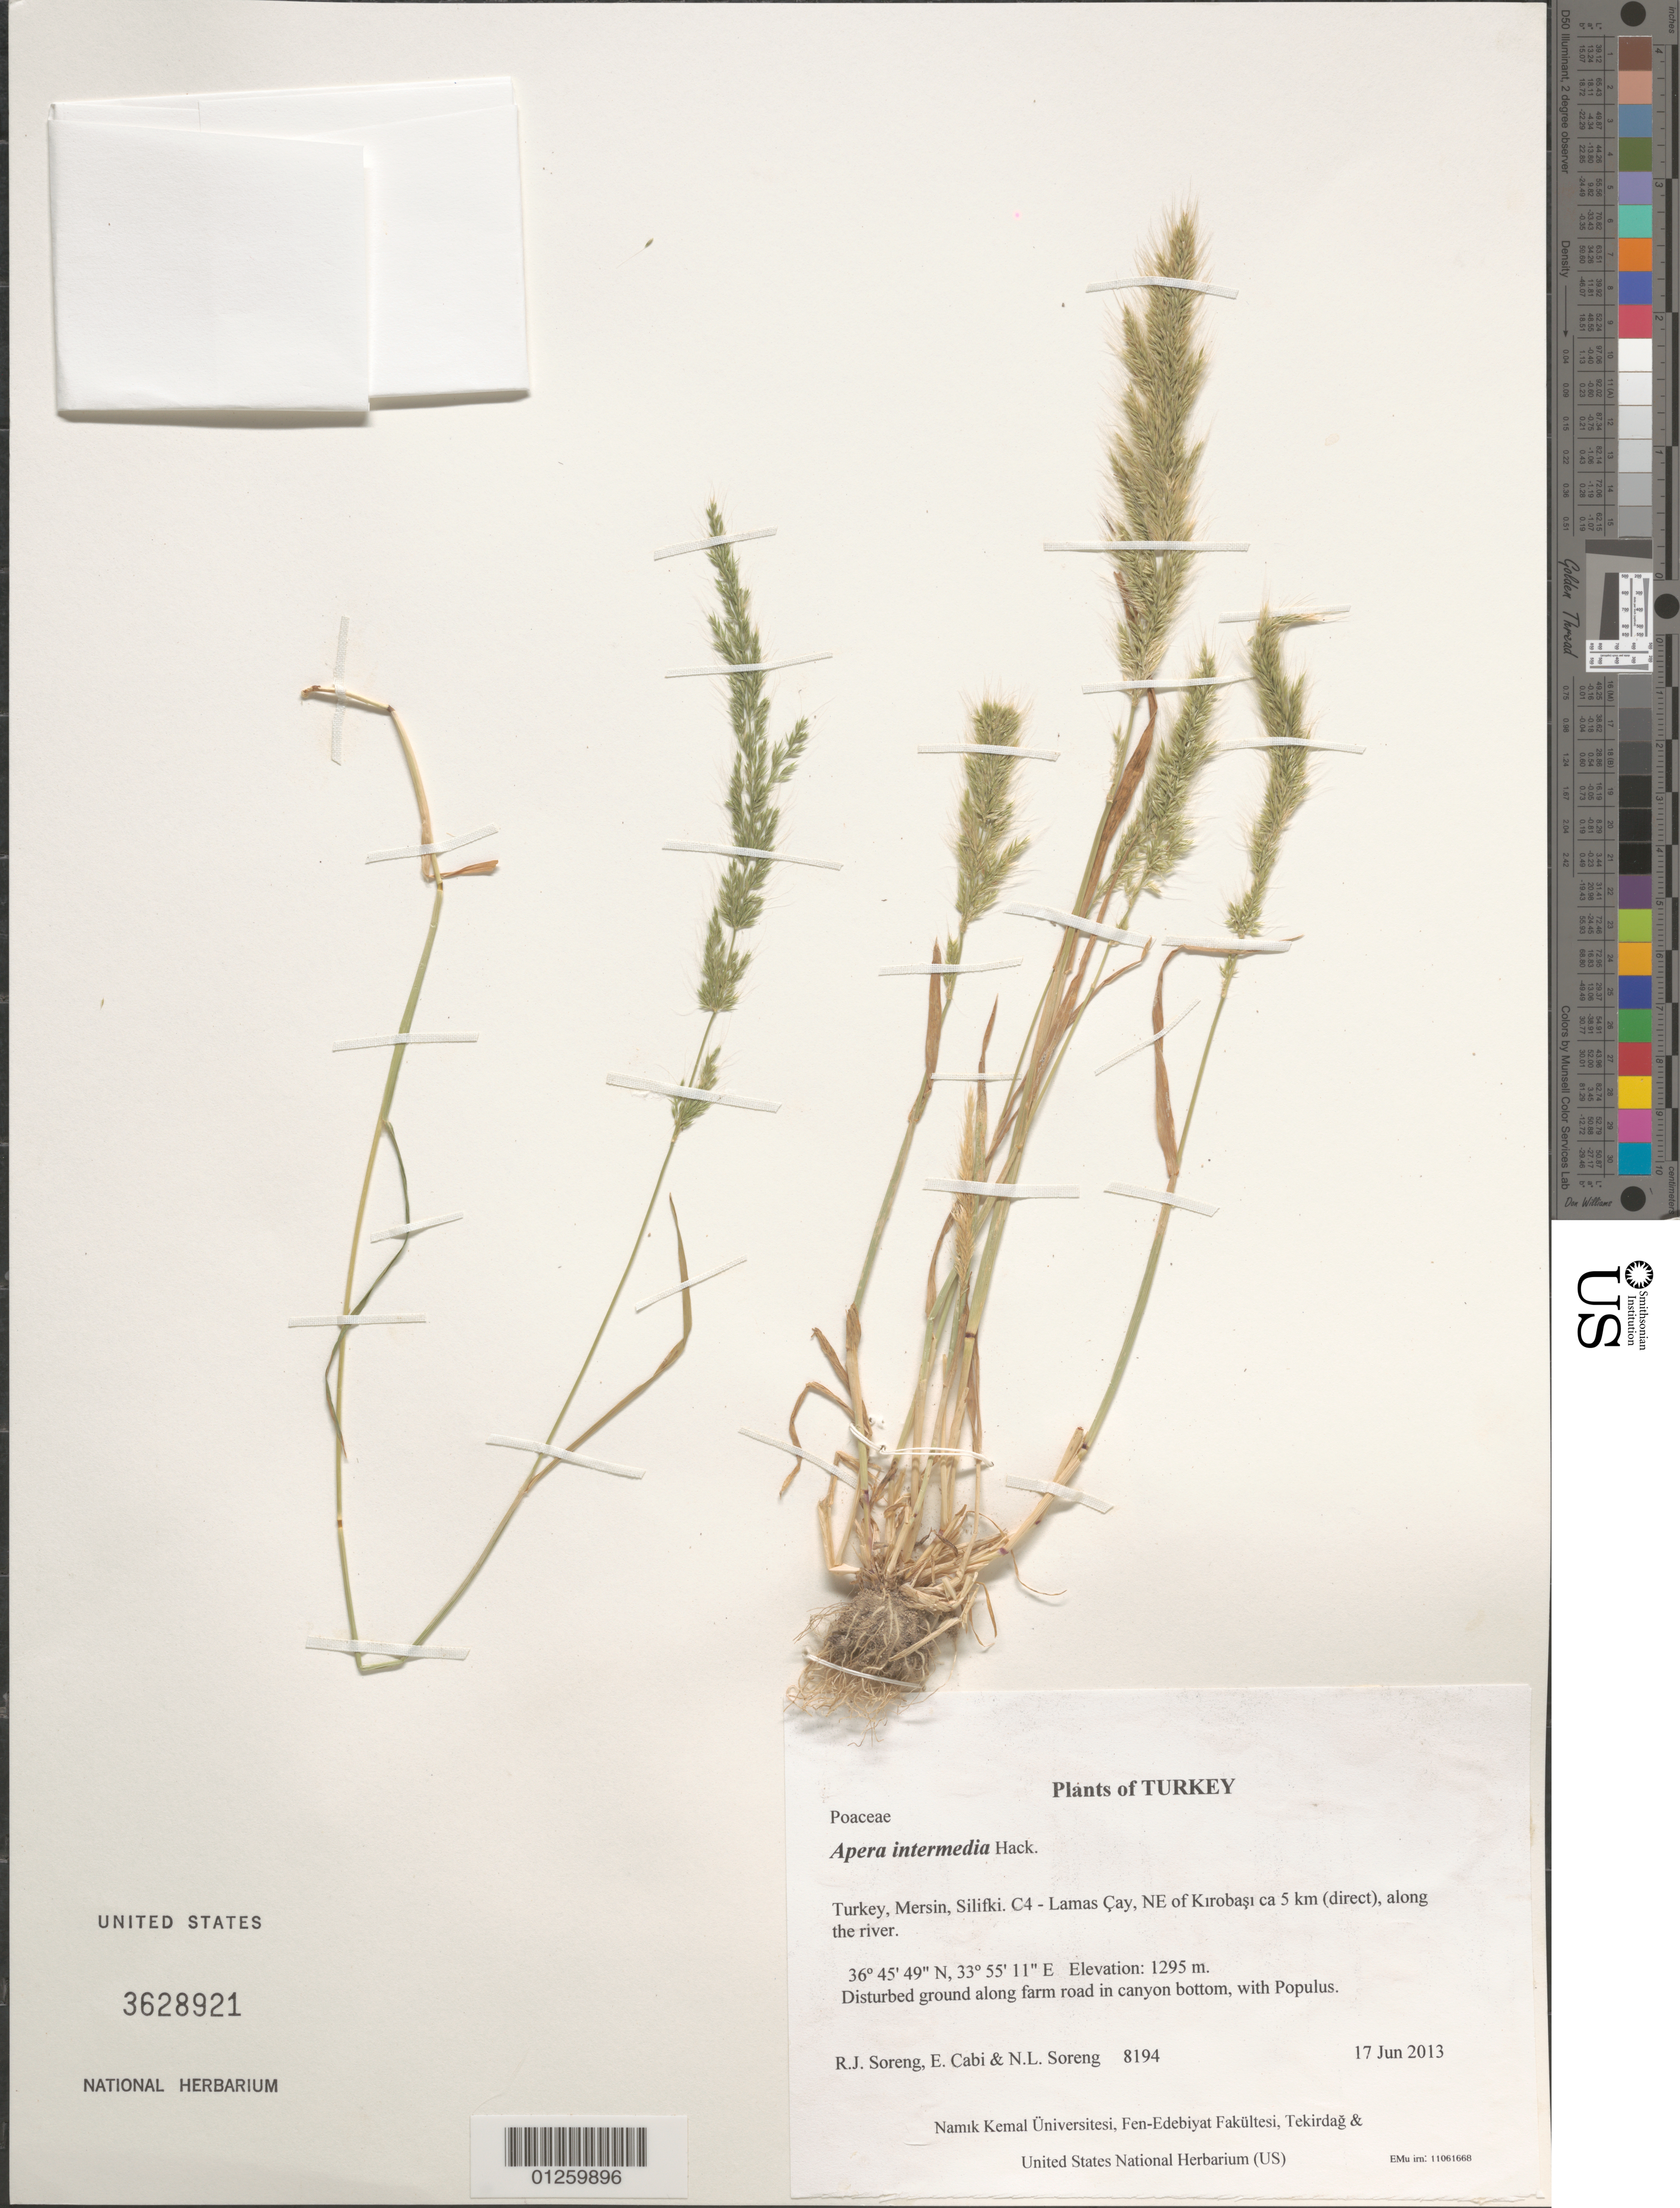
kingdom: Plantae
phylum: Tracheophyta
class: Liliopsida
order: Poales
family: Poaceae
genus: Apera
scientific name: Apera intermedia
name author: Hack.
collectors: R. J. Soreng, E. Cabi & N. L. Soreng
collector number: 8194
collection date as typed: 2013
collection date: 2013-06-17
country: Turkey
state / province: Mersin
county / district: Silifki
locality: C4 - Lamas Çay, NE of Kirobasi ca 5 km (direct), along the river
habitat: Disturbed ground along farm road in canyon bottom, with Populus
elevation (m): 1295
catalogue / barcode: US 3628921